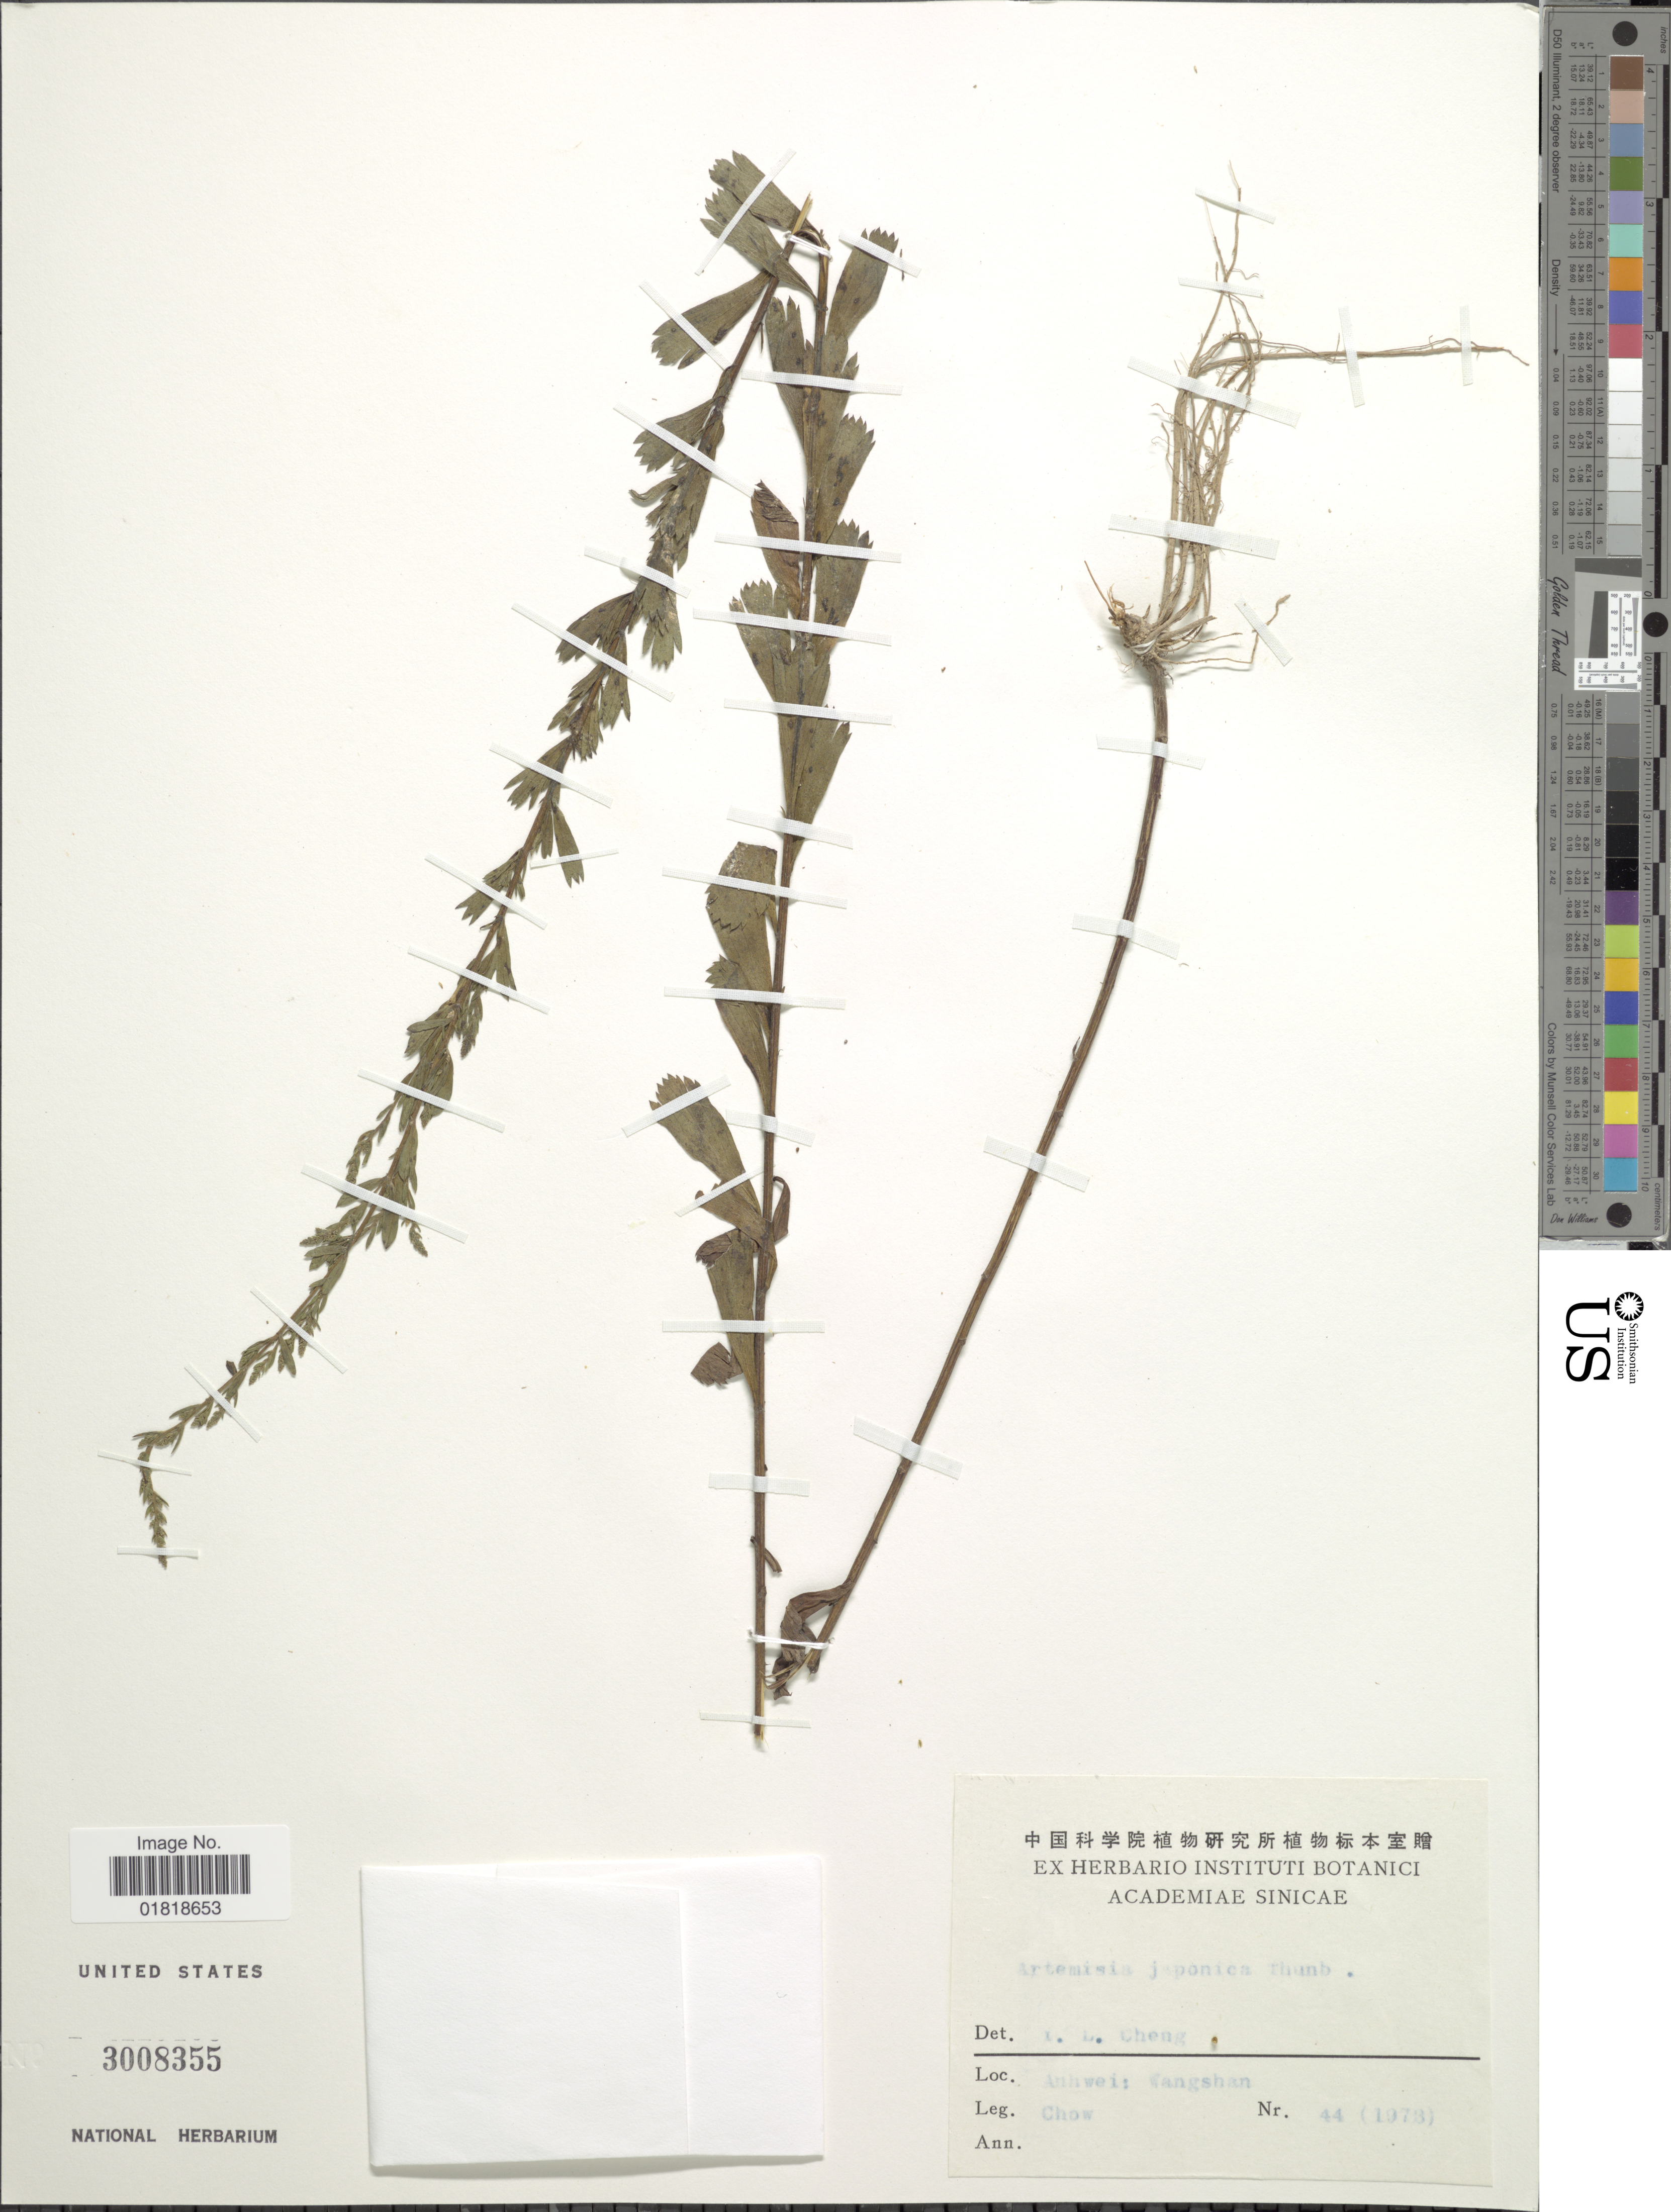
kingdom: Plantae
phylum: Tracheophyta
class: Magnoliopsida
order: Asterales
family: Asteraceae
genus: Artemisia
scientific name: Artemisia japonica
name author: Thunb.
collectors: Chow, --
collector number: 44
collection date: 1973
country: China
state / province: Anhui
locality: Wangshan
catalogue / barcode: US 3008355